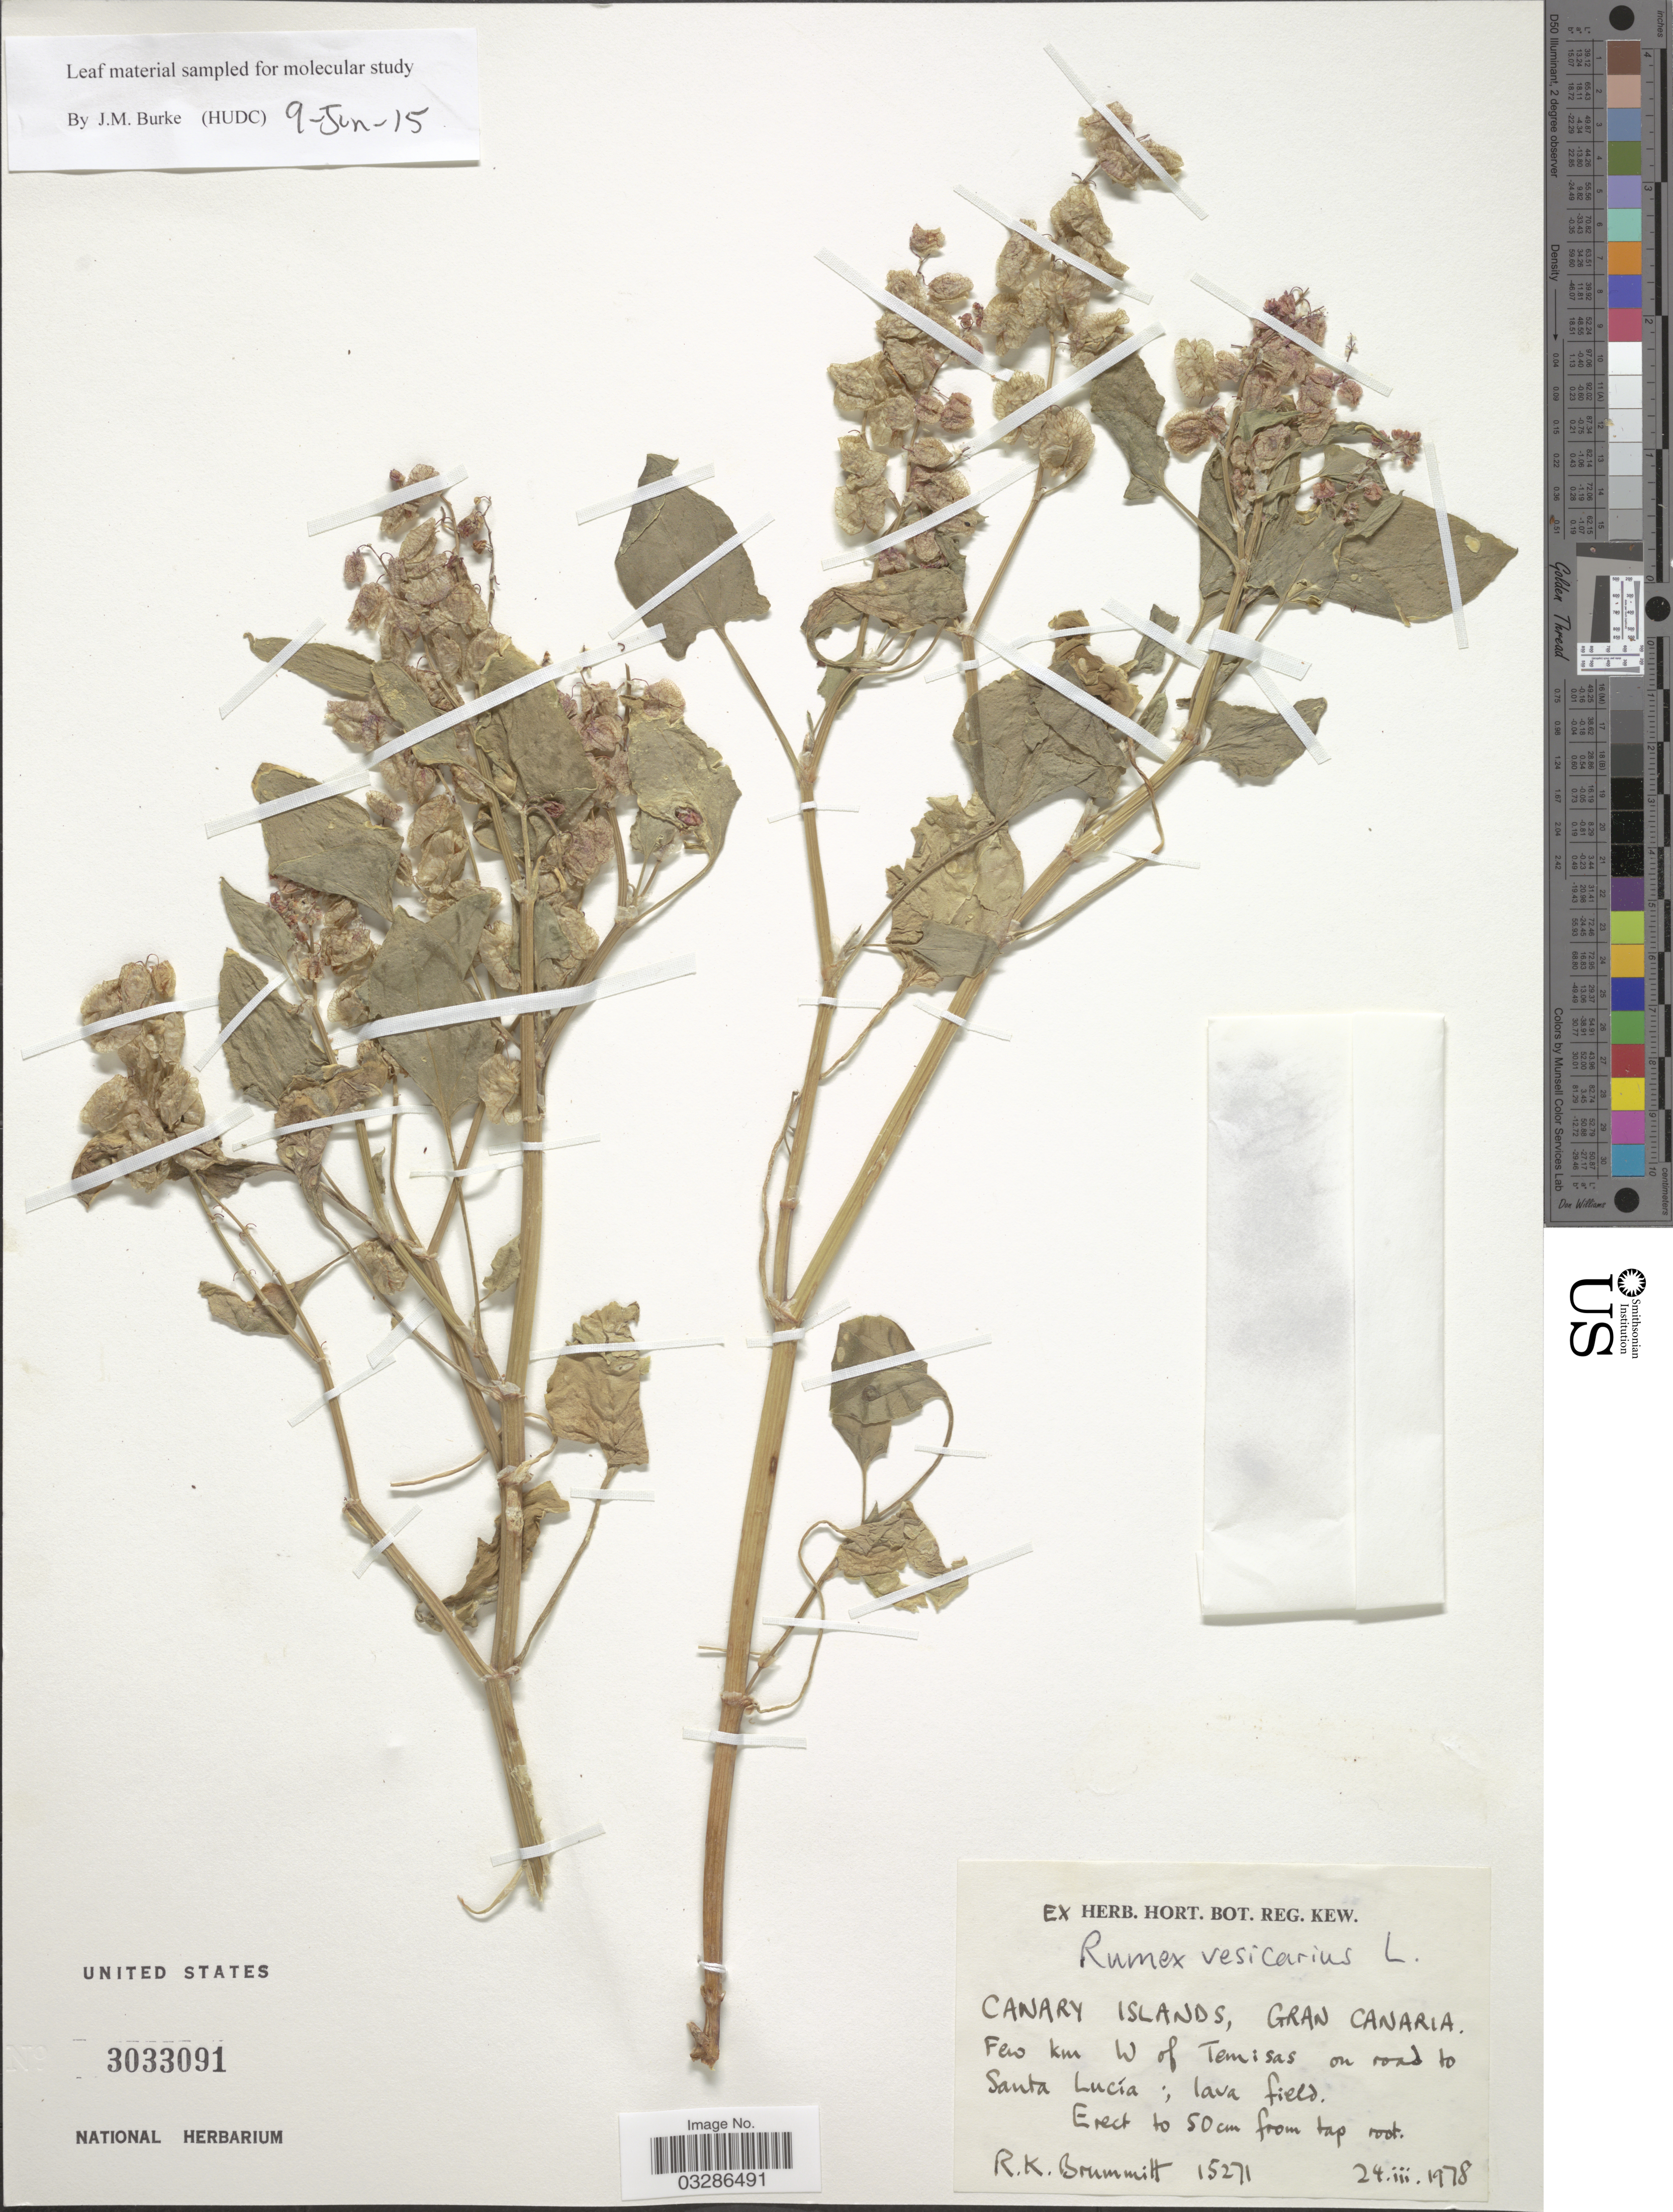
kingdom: Plantae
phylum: Tracheophyta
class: Magnoliopsida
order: Caryophyllales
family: Polygonaceae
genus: Rumex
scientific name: Rumex vesicarius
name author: L.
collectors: R. K. Brummitt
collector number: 15271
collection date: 1978-03-24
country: Spain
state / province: Canarias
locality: Canary Islands, Gran Canaria. Few km W of Temisas on road to Santa Lucia.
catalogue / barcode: US 3033091